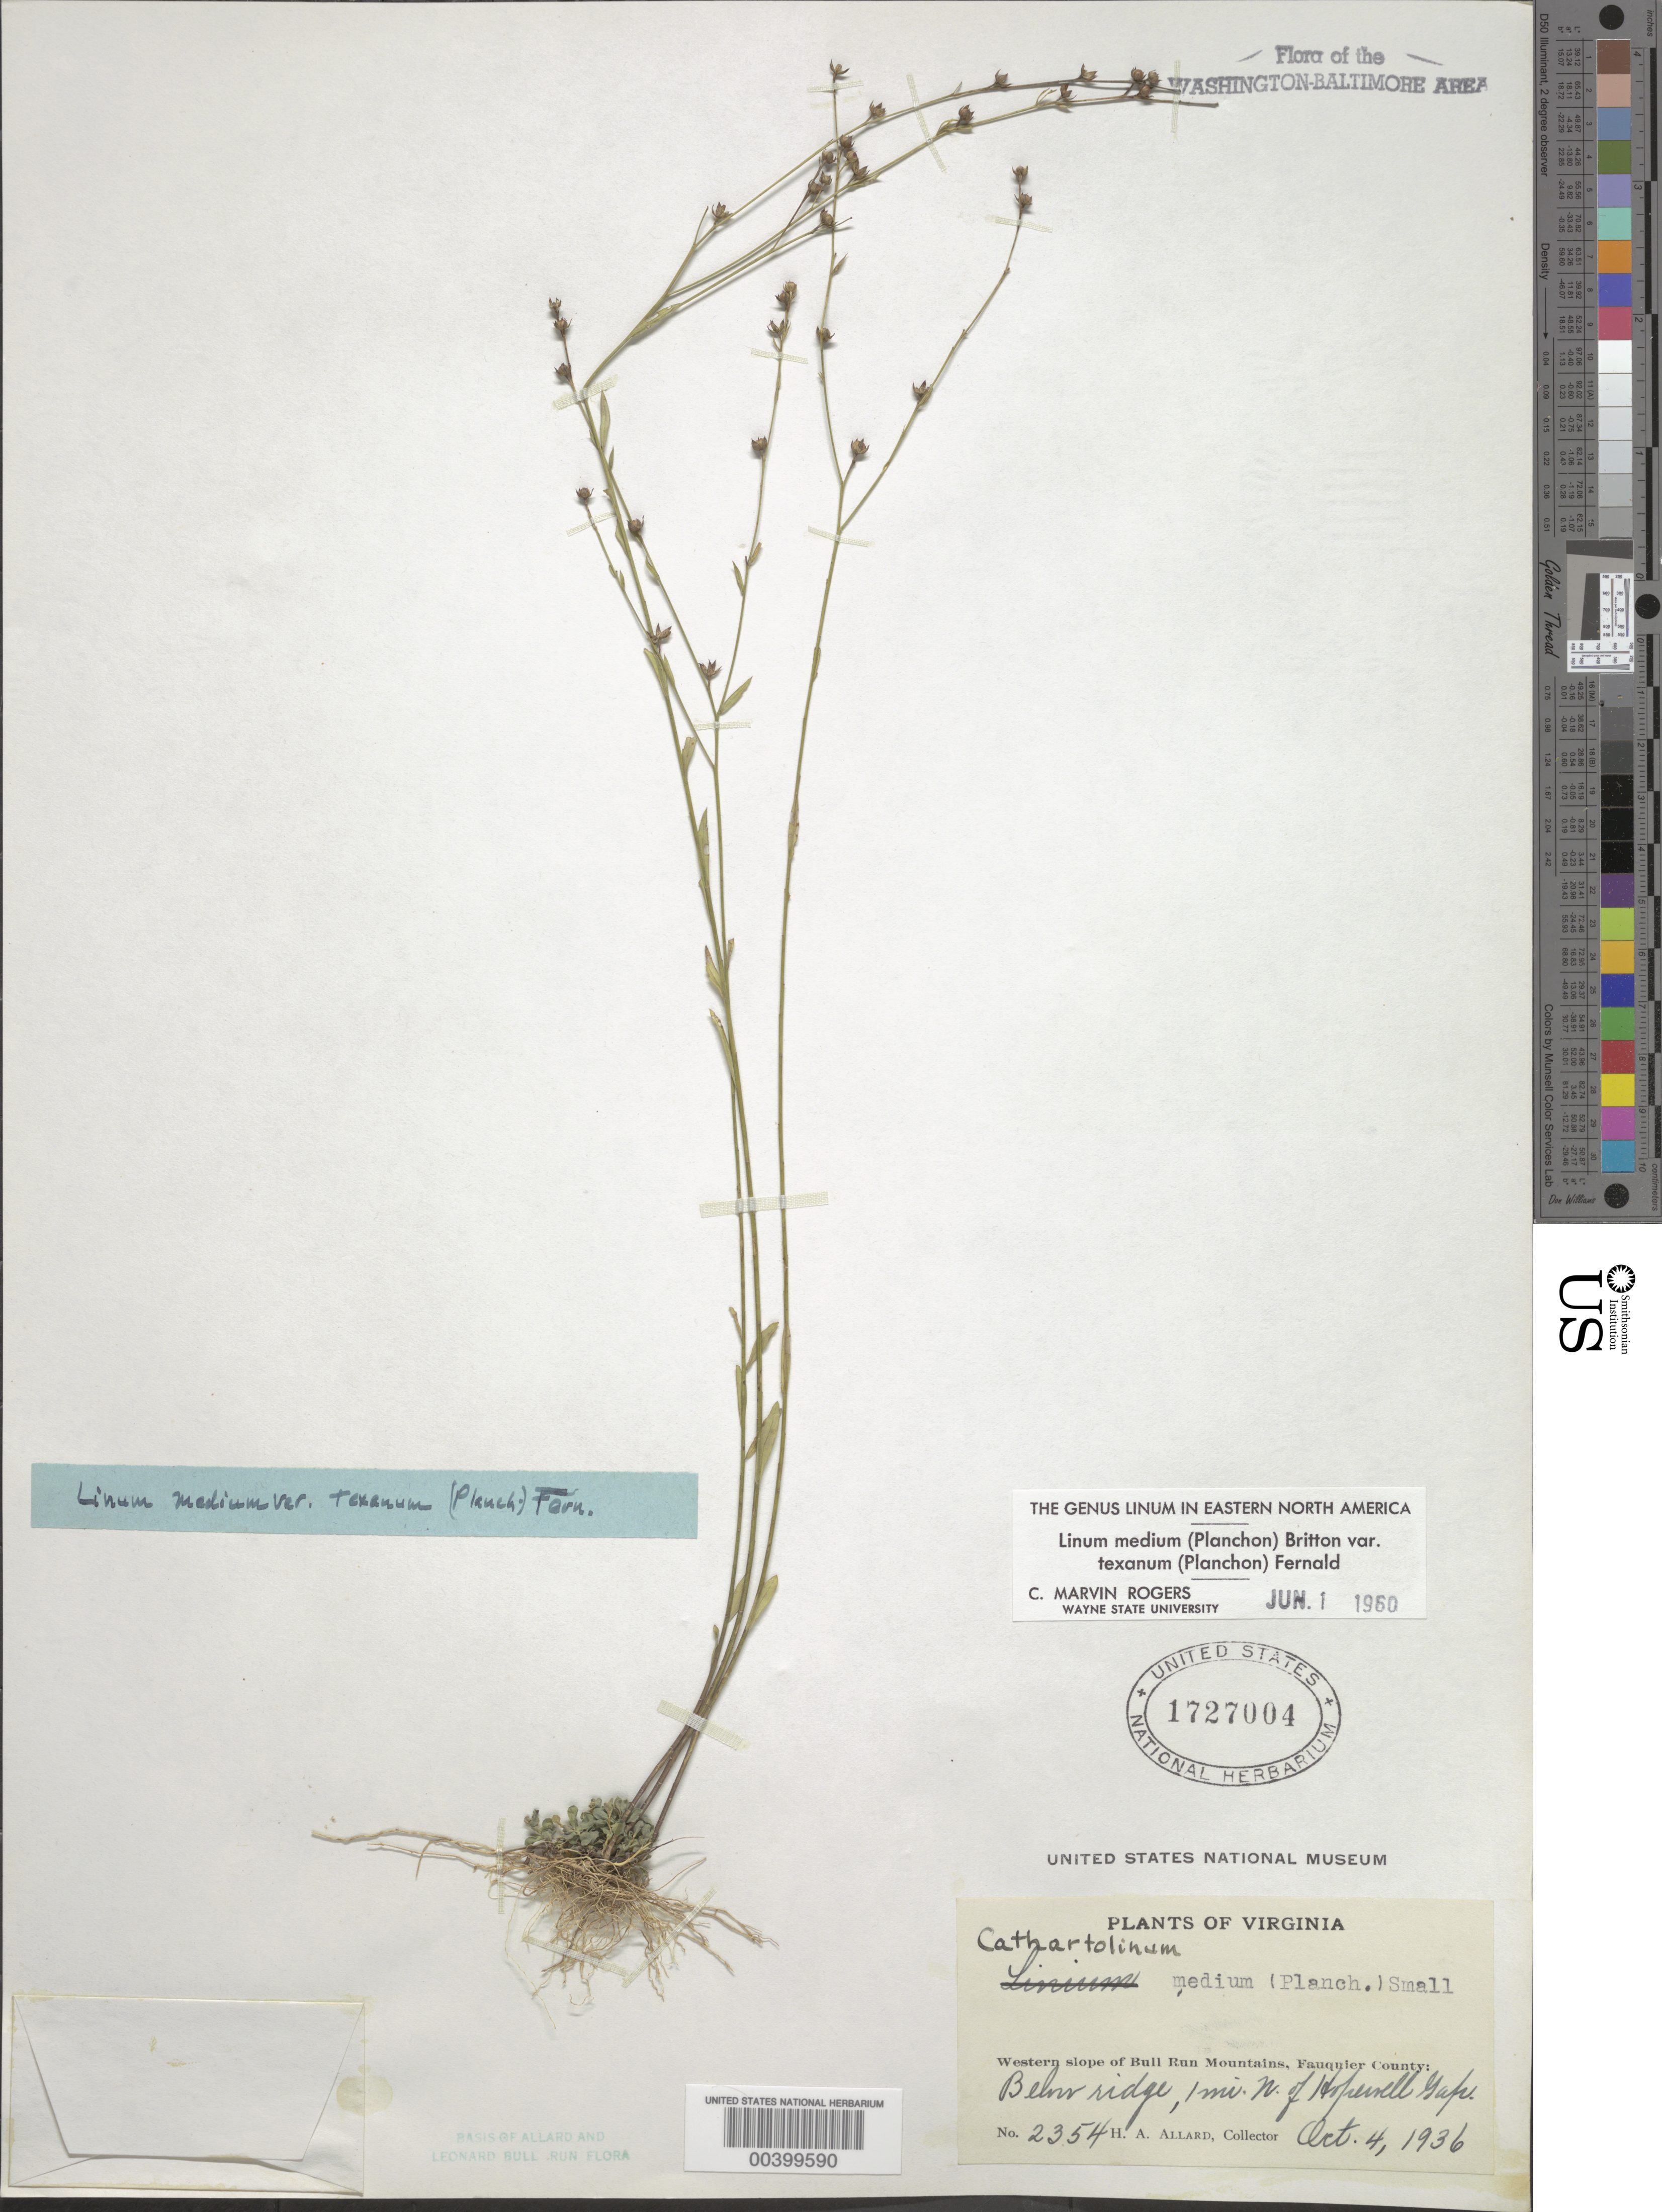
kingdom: Plantae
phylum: Tracheophyta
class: Magnoliopsida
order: Malpighiales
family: Linaceae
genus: Linum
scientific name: Linum medium var. texanum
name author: (Planch.) Fernald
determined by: Rogers, C. M.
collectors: H. A. Allard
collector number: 2354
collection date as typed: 04 Oct 1936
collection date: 1936-10-04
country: United States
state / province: Virginia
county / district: Fauquier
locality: North of Hopewell Gap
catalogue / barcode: US 1727004